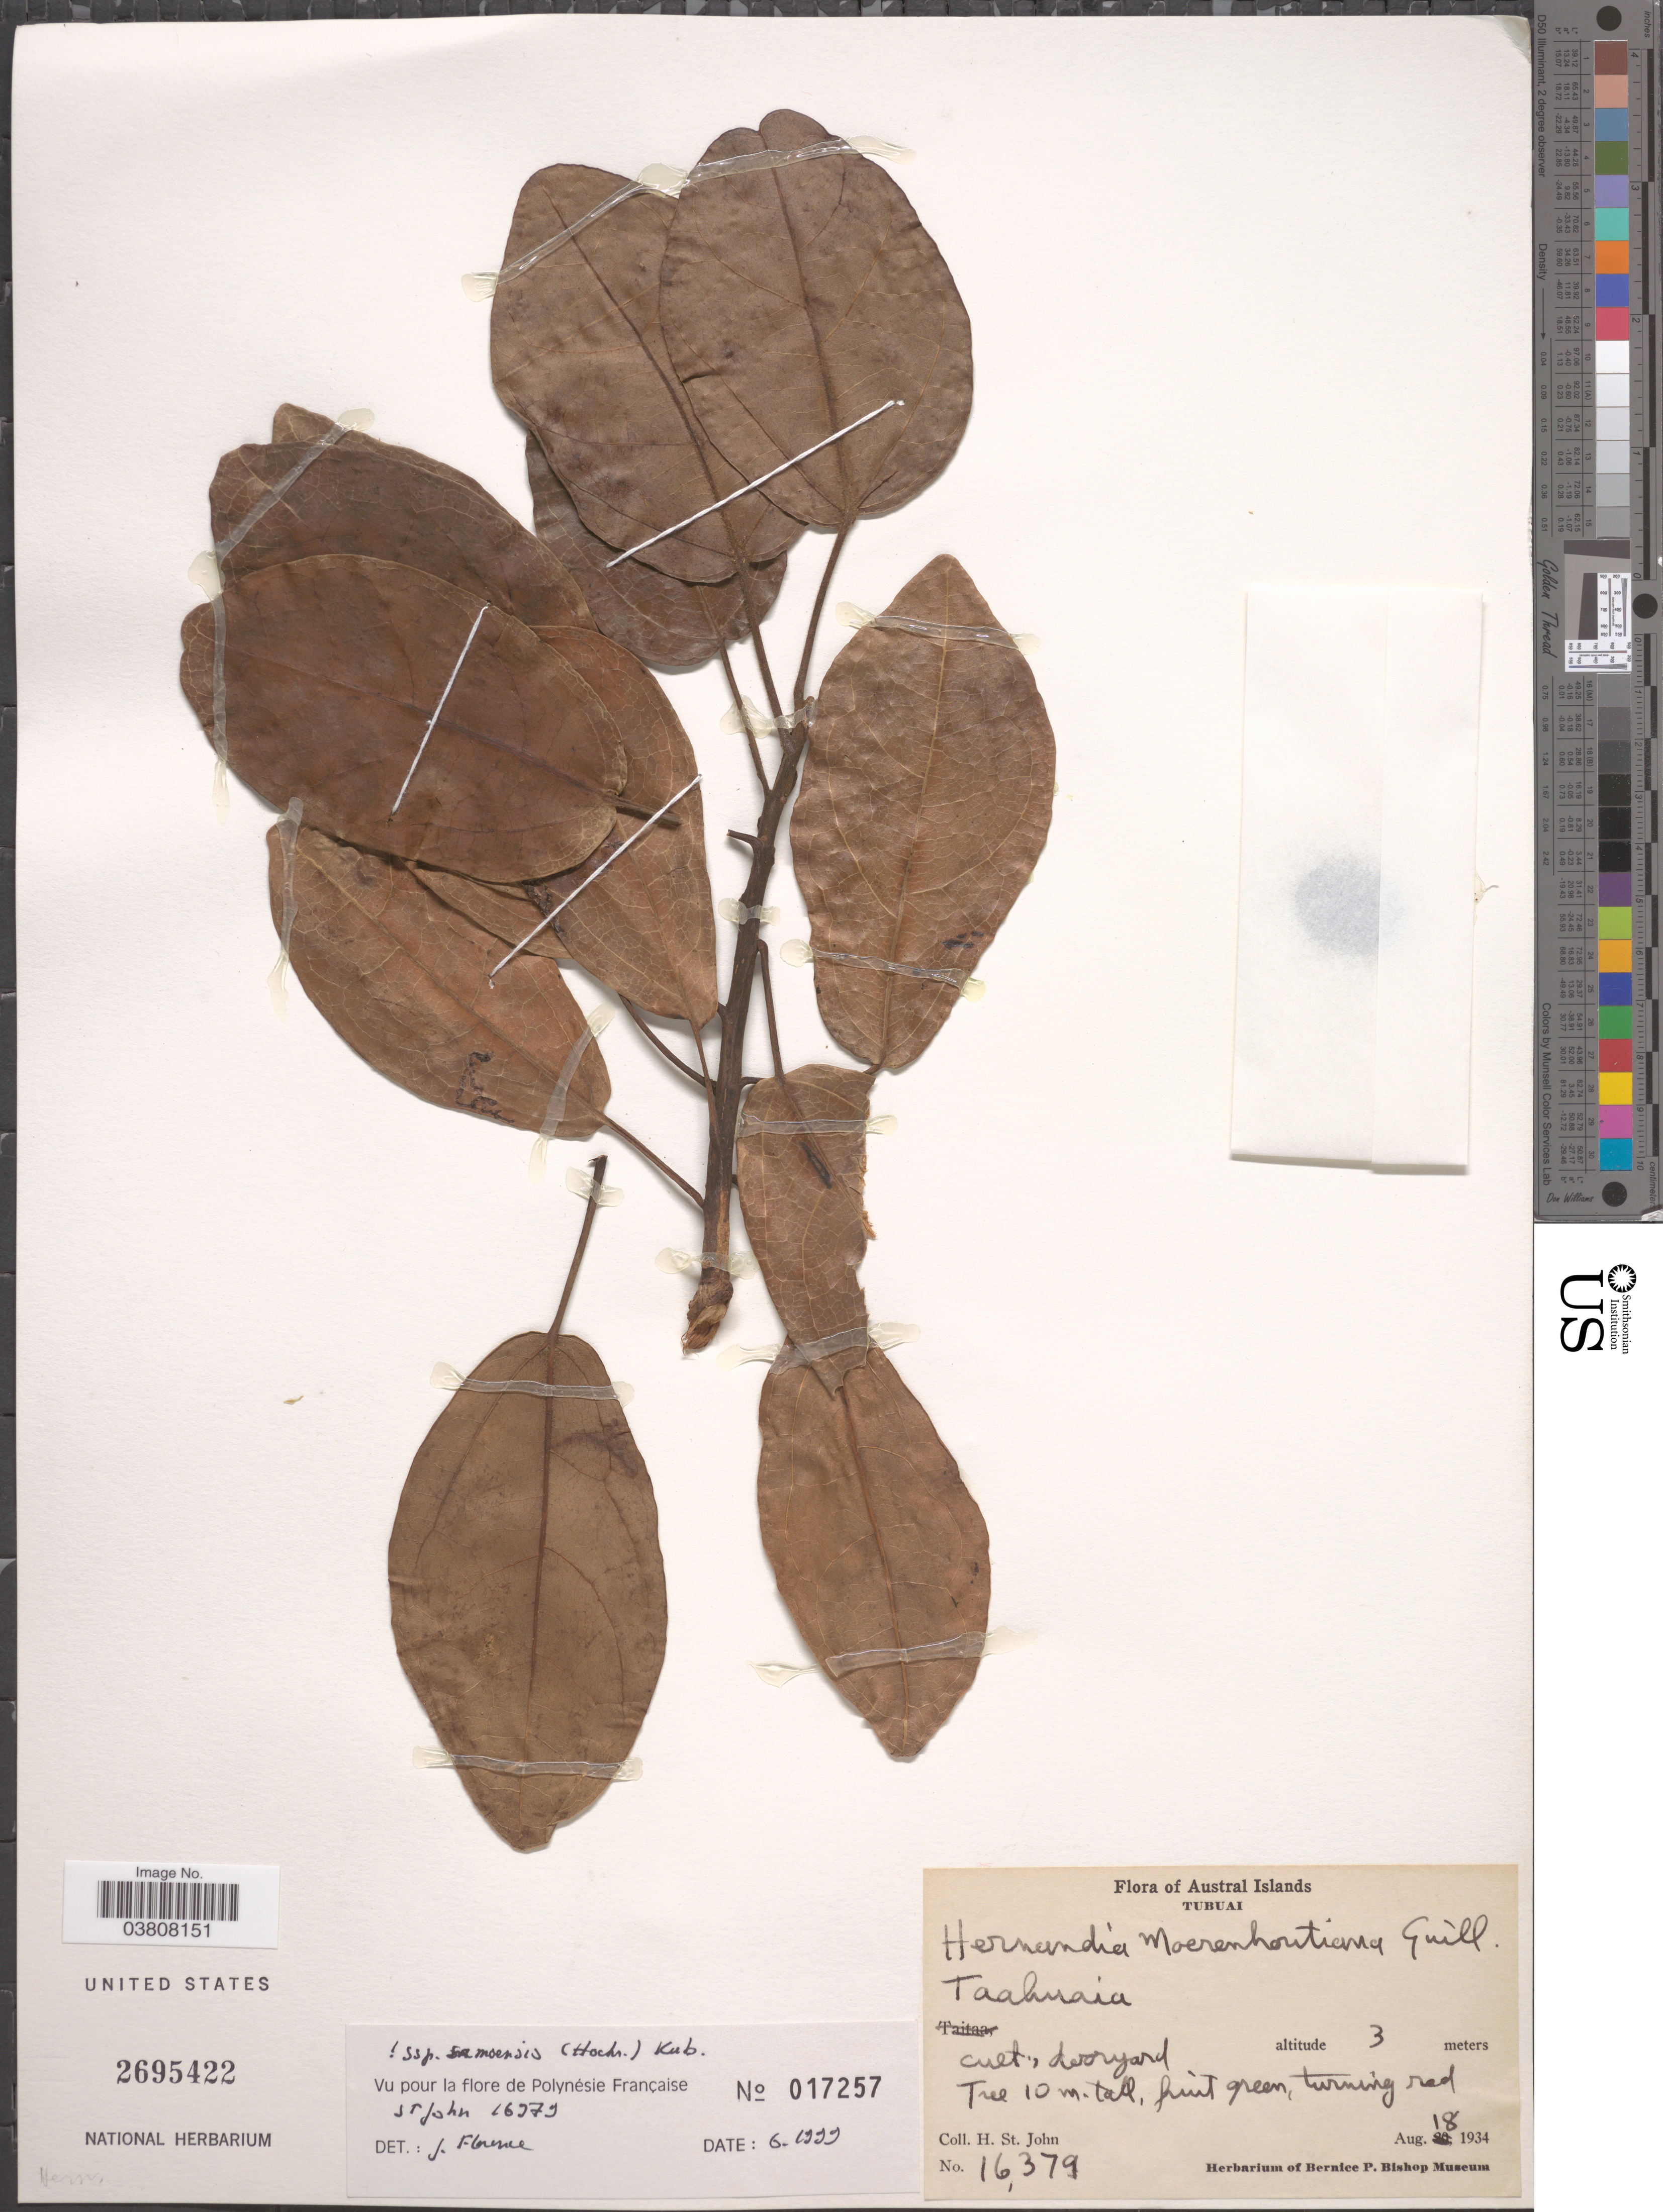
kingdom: Plantae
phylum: Tracheophyta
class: Magnoliopsida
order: Laurales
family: Hernandiaceae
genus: Hernandia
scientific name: Hernandia moerenhoutiana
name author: Guill.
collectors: H. St. John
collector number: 16379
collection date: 1934-08-18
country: French Polynesia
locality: Austral Islands. Tubuai. Taahuaia.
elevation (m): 3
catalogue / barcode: US 2695422